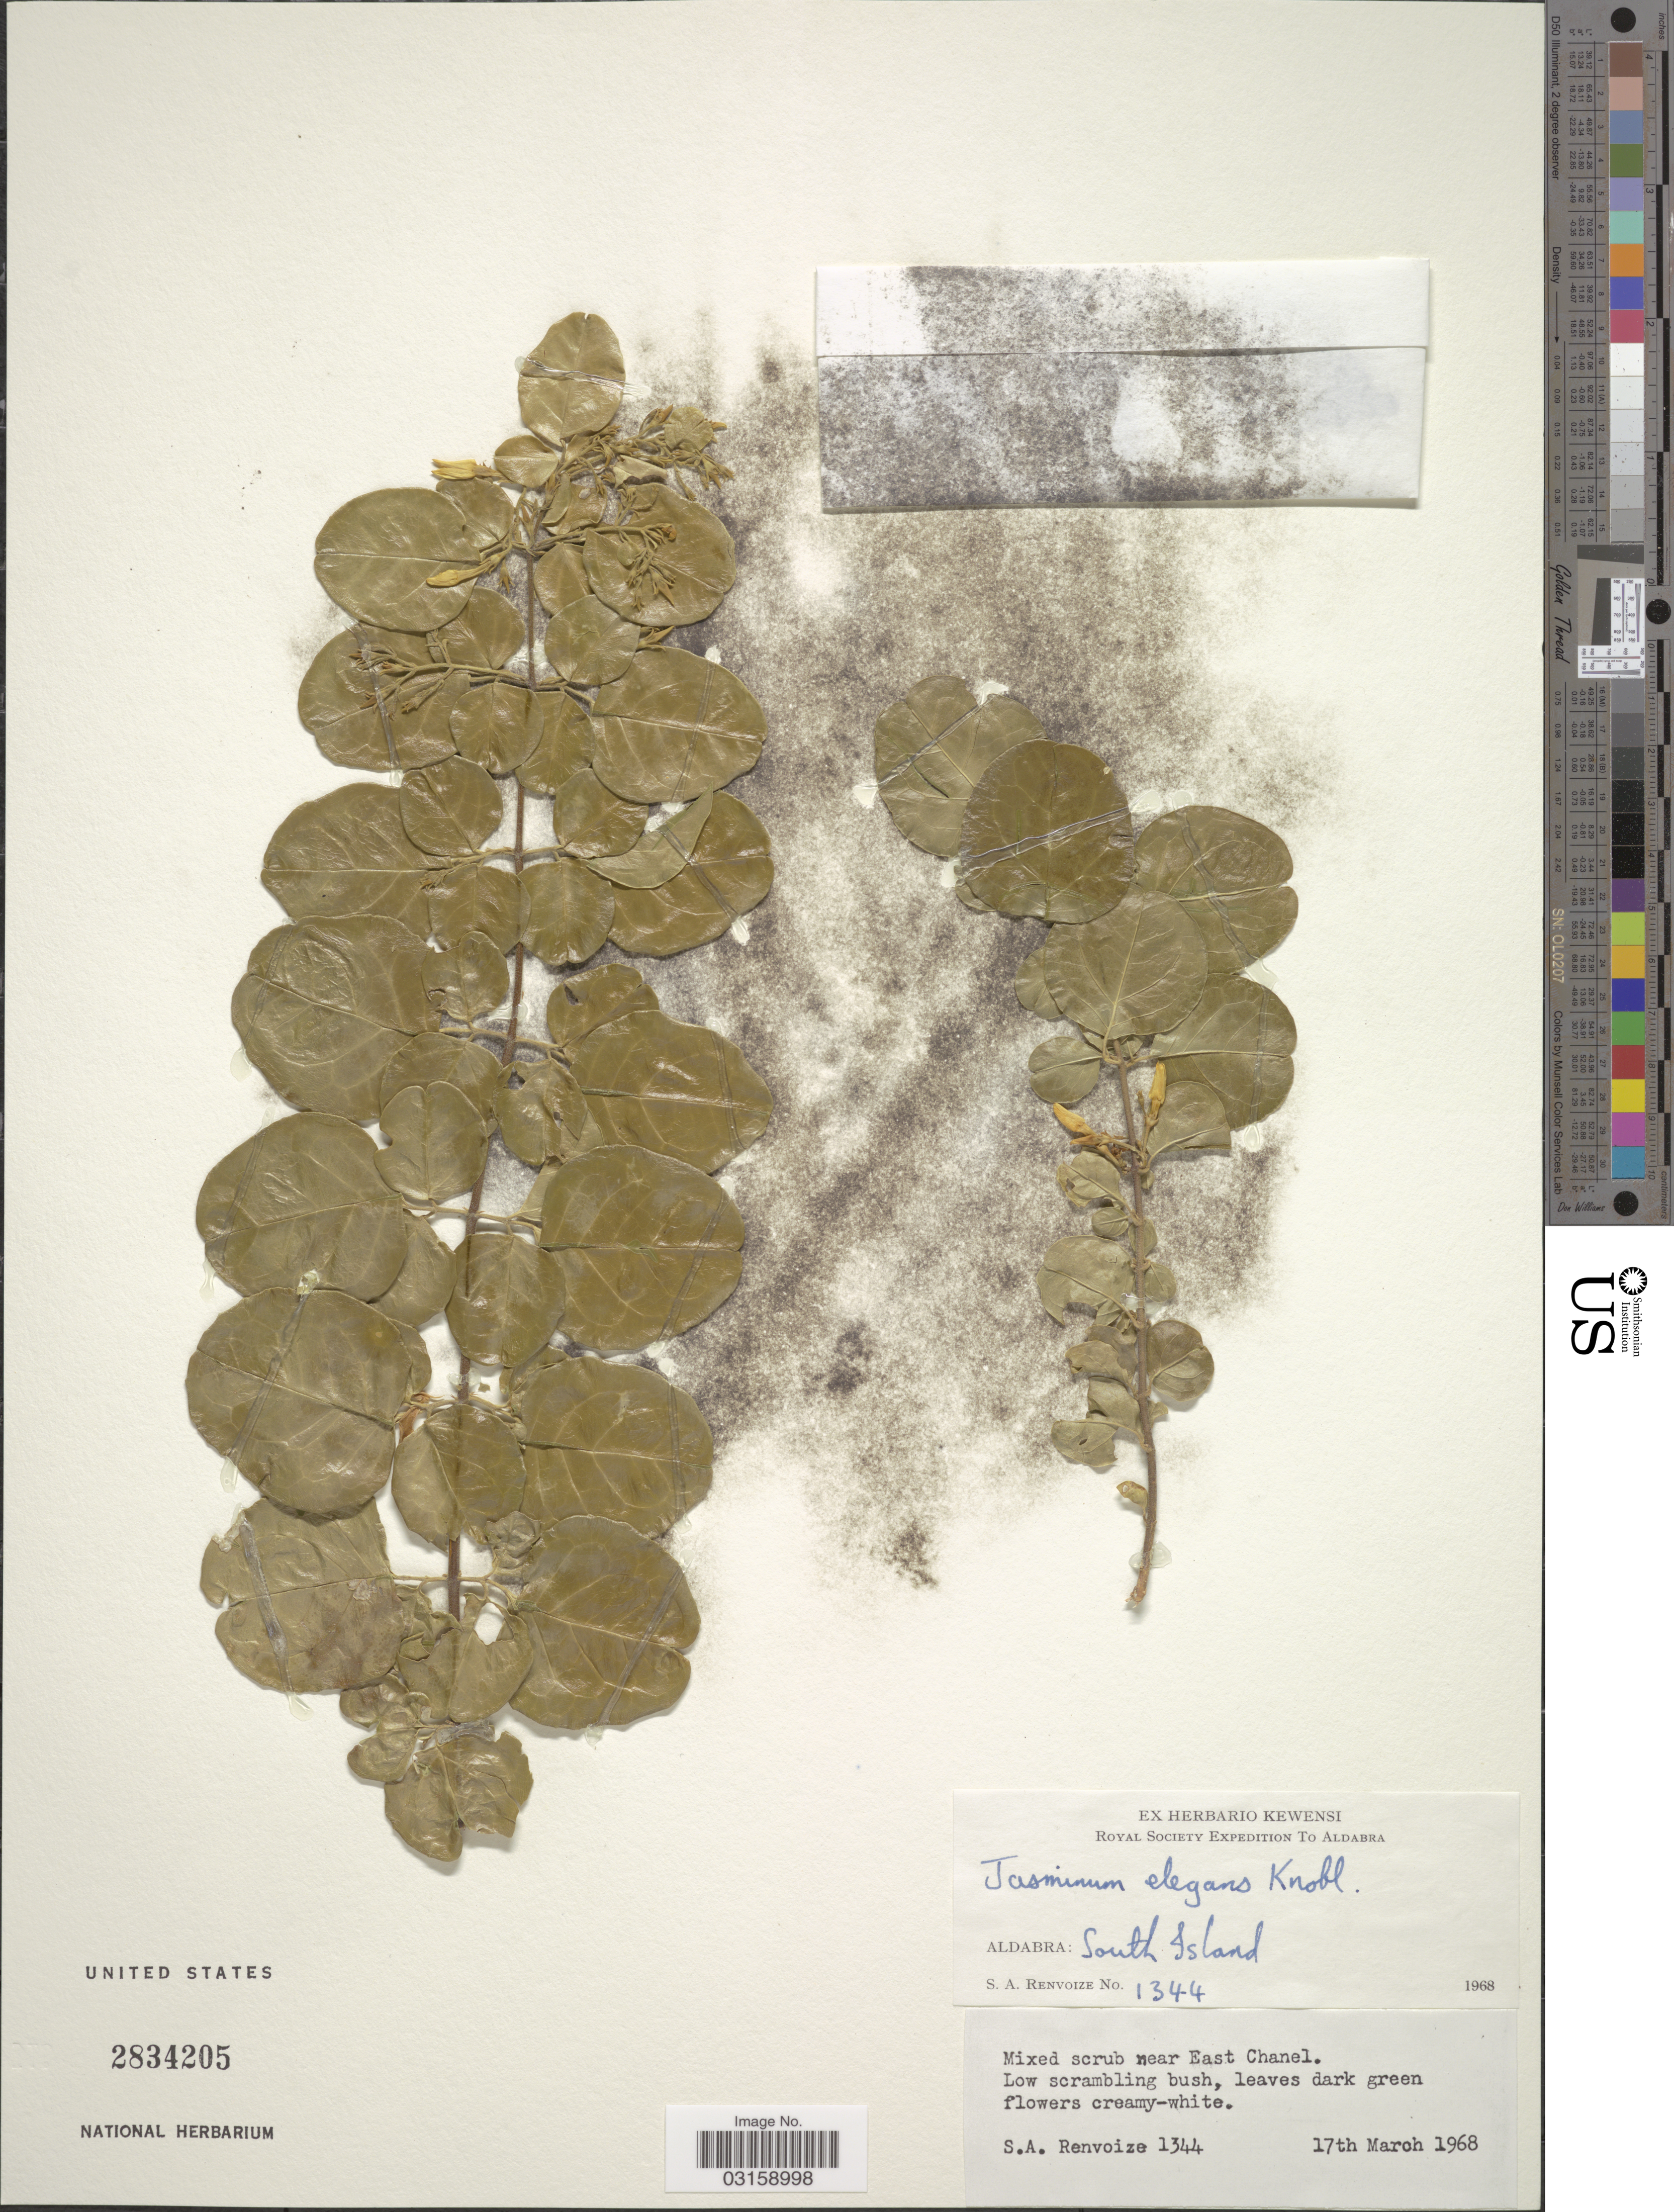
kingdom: Plantae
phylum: Tracheophyta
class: Magnoliopsida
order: Lamiales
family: Oleaceae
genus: Jasminum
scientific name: Jasminum elegans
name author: Knobl.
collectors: S. A. Renvoize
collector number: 1344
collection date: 1968-03-17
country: Seychelles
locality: Aldabra: South Island. Mixed scrub near East Chanel.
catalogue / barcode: US 2834205